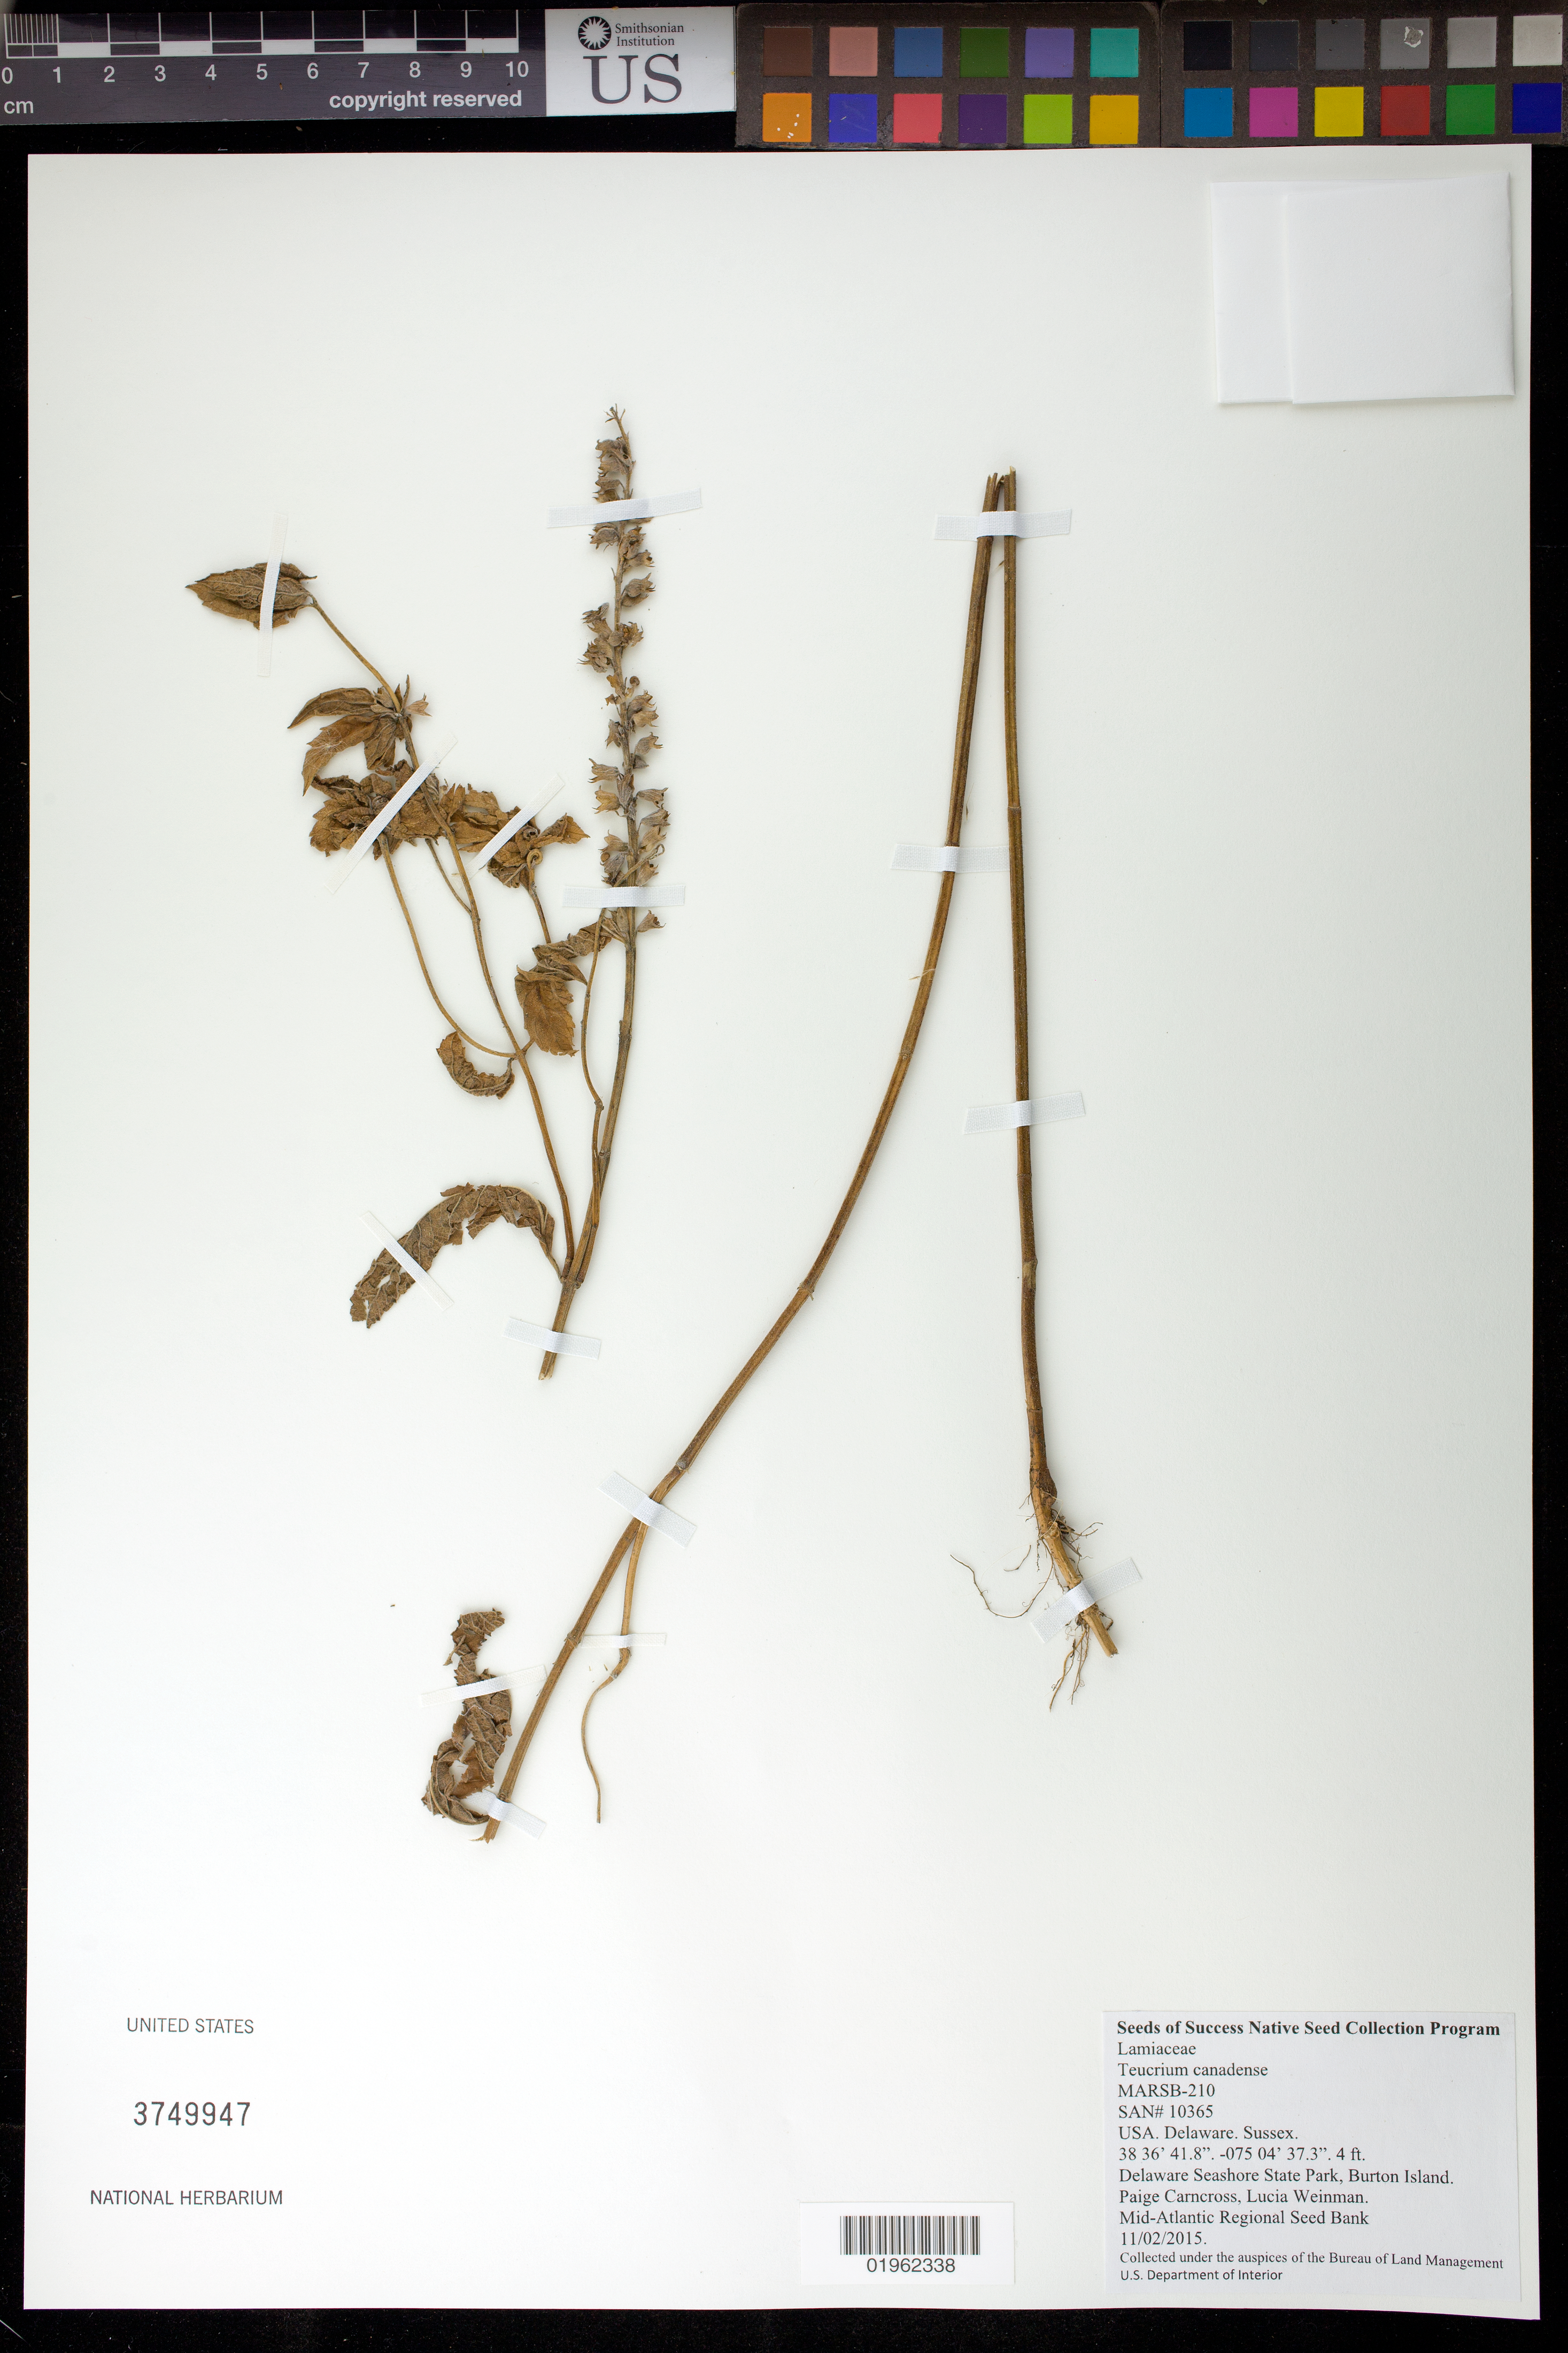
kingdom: Plantae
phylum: Tracheophyta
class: Magnoliopsida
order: Lamiales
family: Lamiaceae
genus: Teucrium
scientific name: Teucrium canadense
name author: L.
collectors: P. Carncross & L. Weinman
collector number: MARSB-210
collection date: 2015-11-02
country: United States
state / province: Delaware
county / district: Sussex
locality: Delaware Seashore State Park, Burton Island Trail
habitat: North Atlantic Maritime Scrub Forest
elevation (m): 2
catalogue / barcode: US 3749947